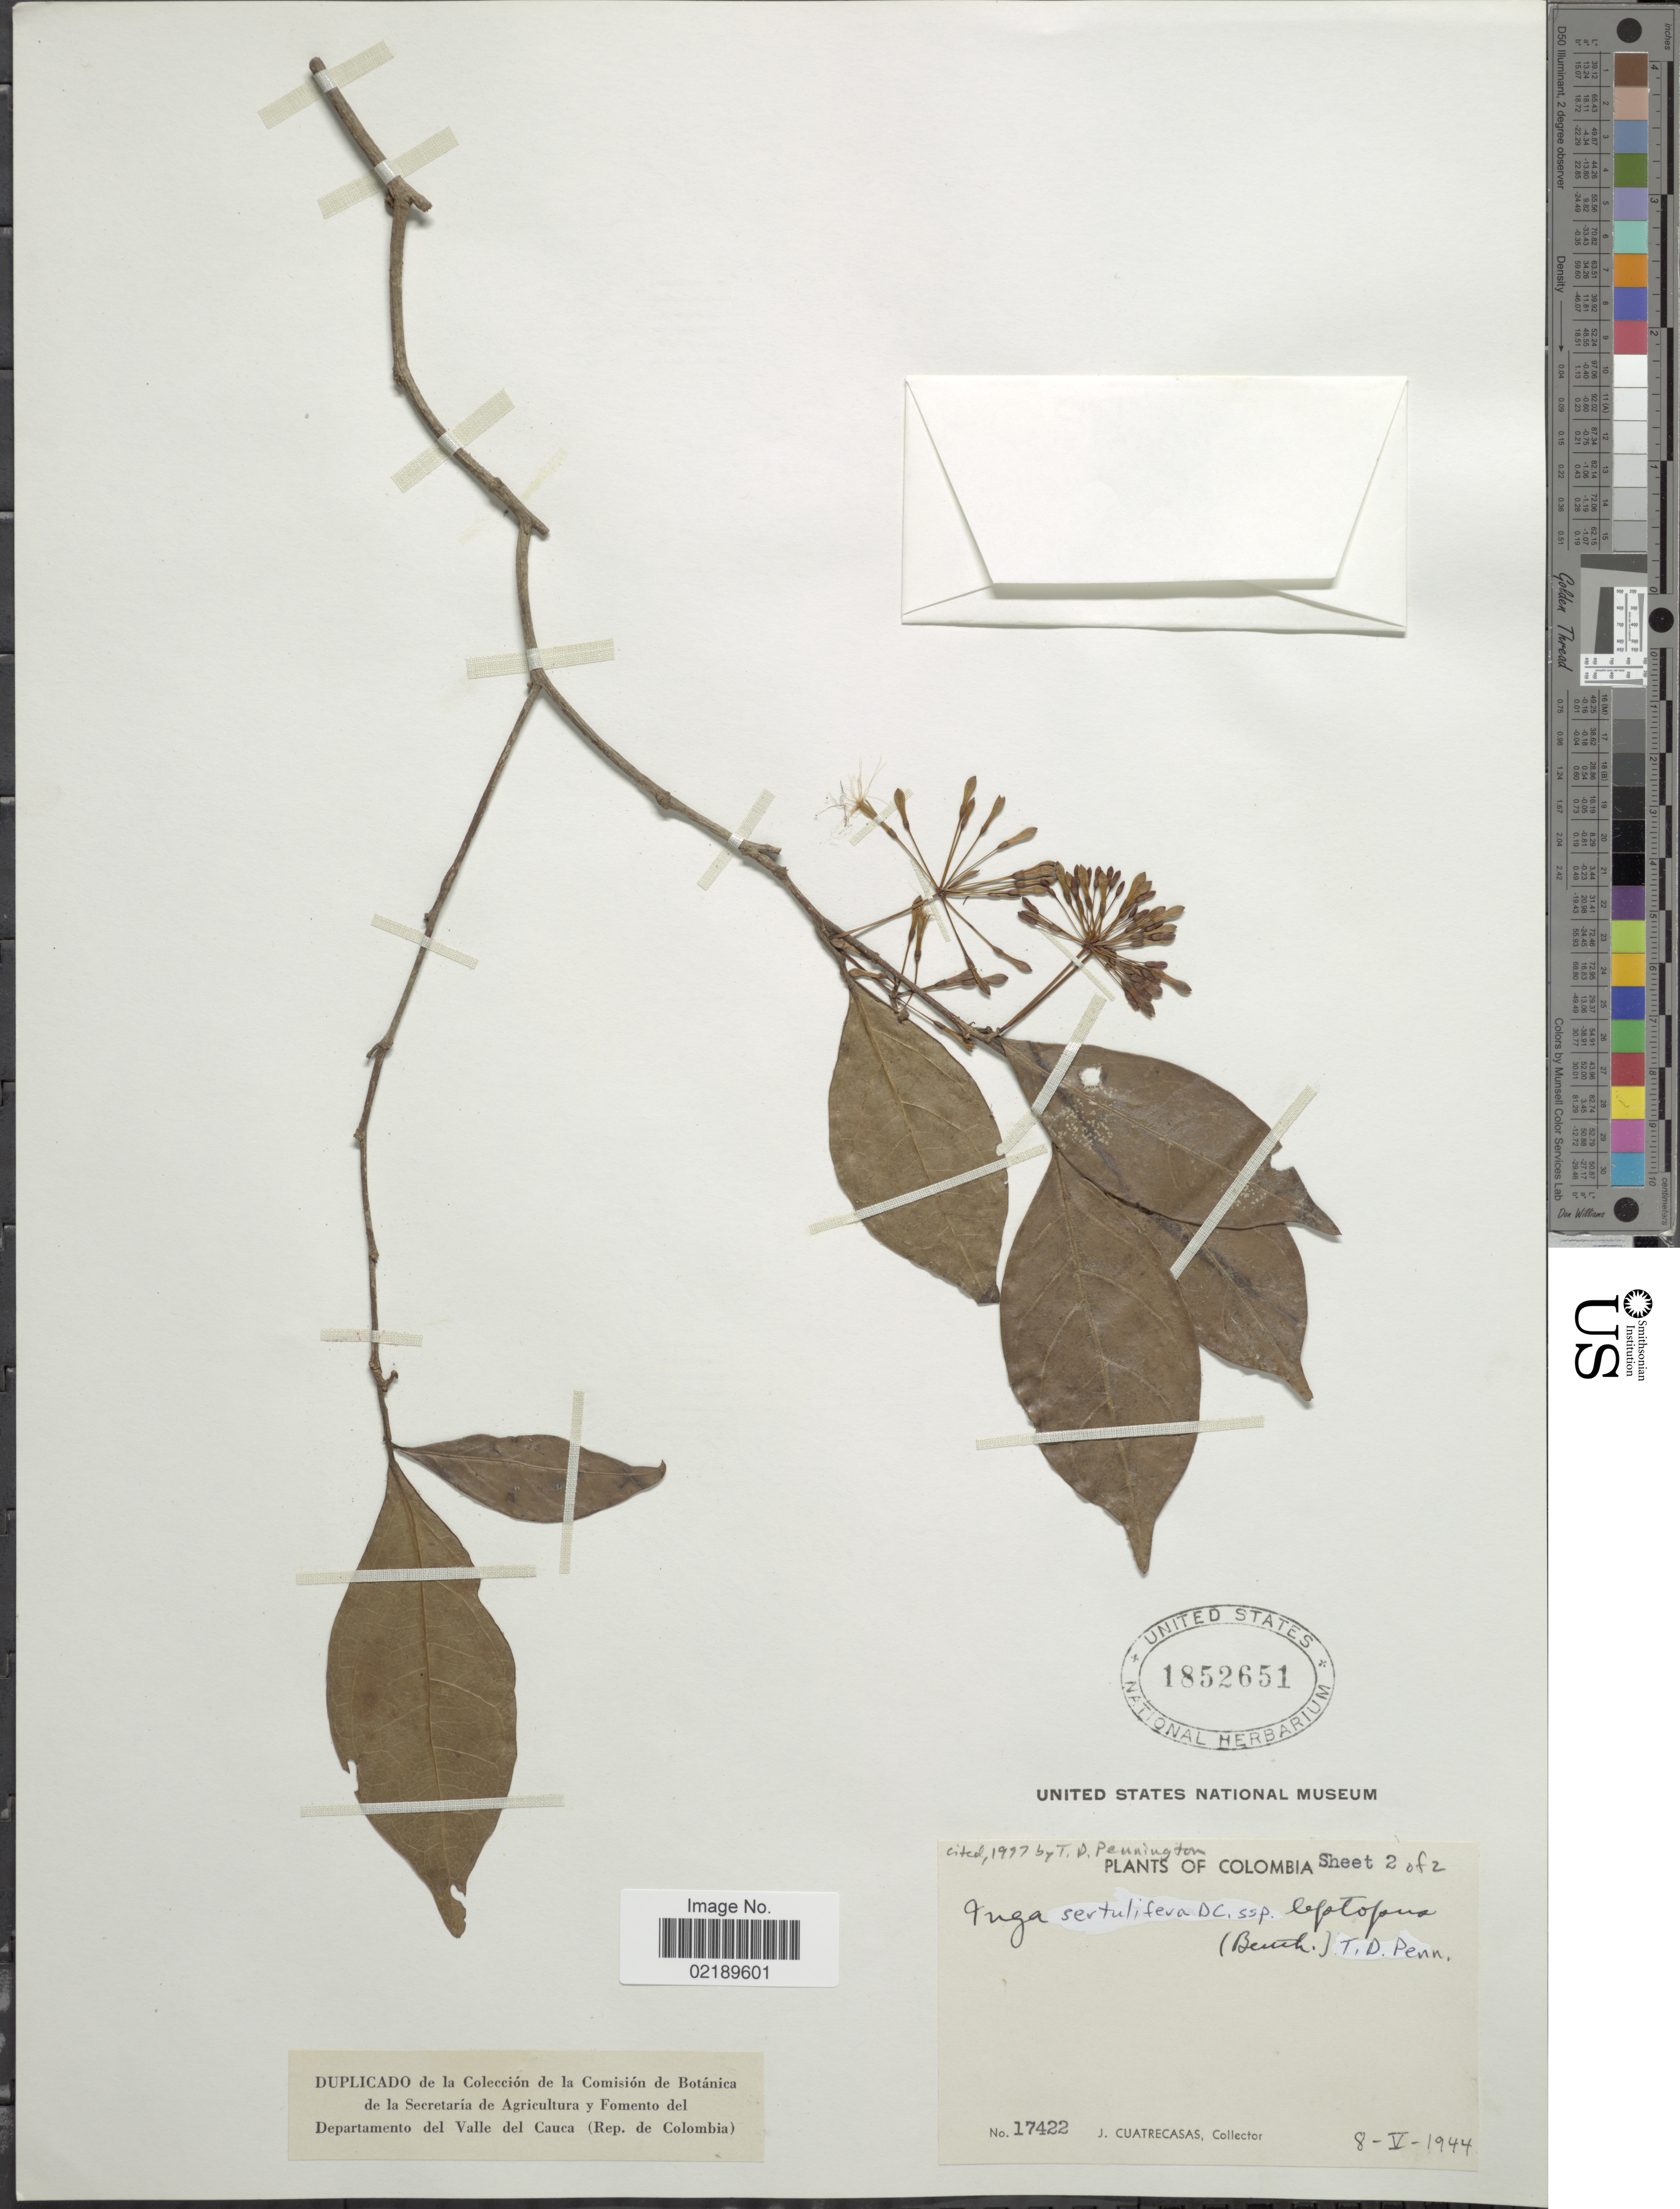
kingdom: Plantae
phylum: Tracheophyta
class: Magnoliopsida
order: Fabales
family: Fabaceae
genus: Inga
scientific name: Inga sertulifera subsp. leptopus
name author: (Benth.) T.D. Penn.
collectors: J. Cuatrecasas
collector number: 17422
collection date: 1944-05-08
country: Colombia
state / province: Valle del Cauca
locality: Valle del Cauca (Rep. de Colombia) [unsure placement].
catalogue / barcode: US 1852651